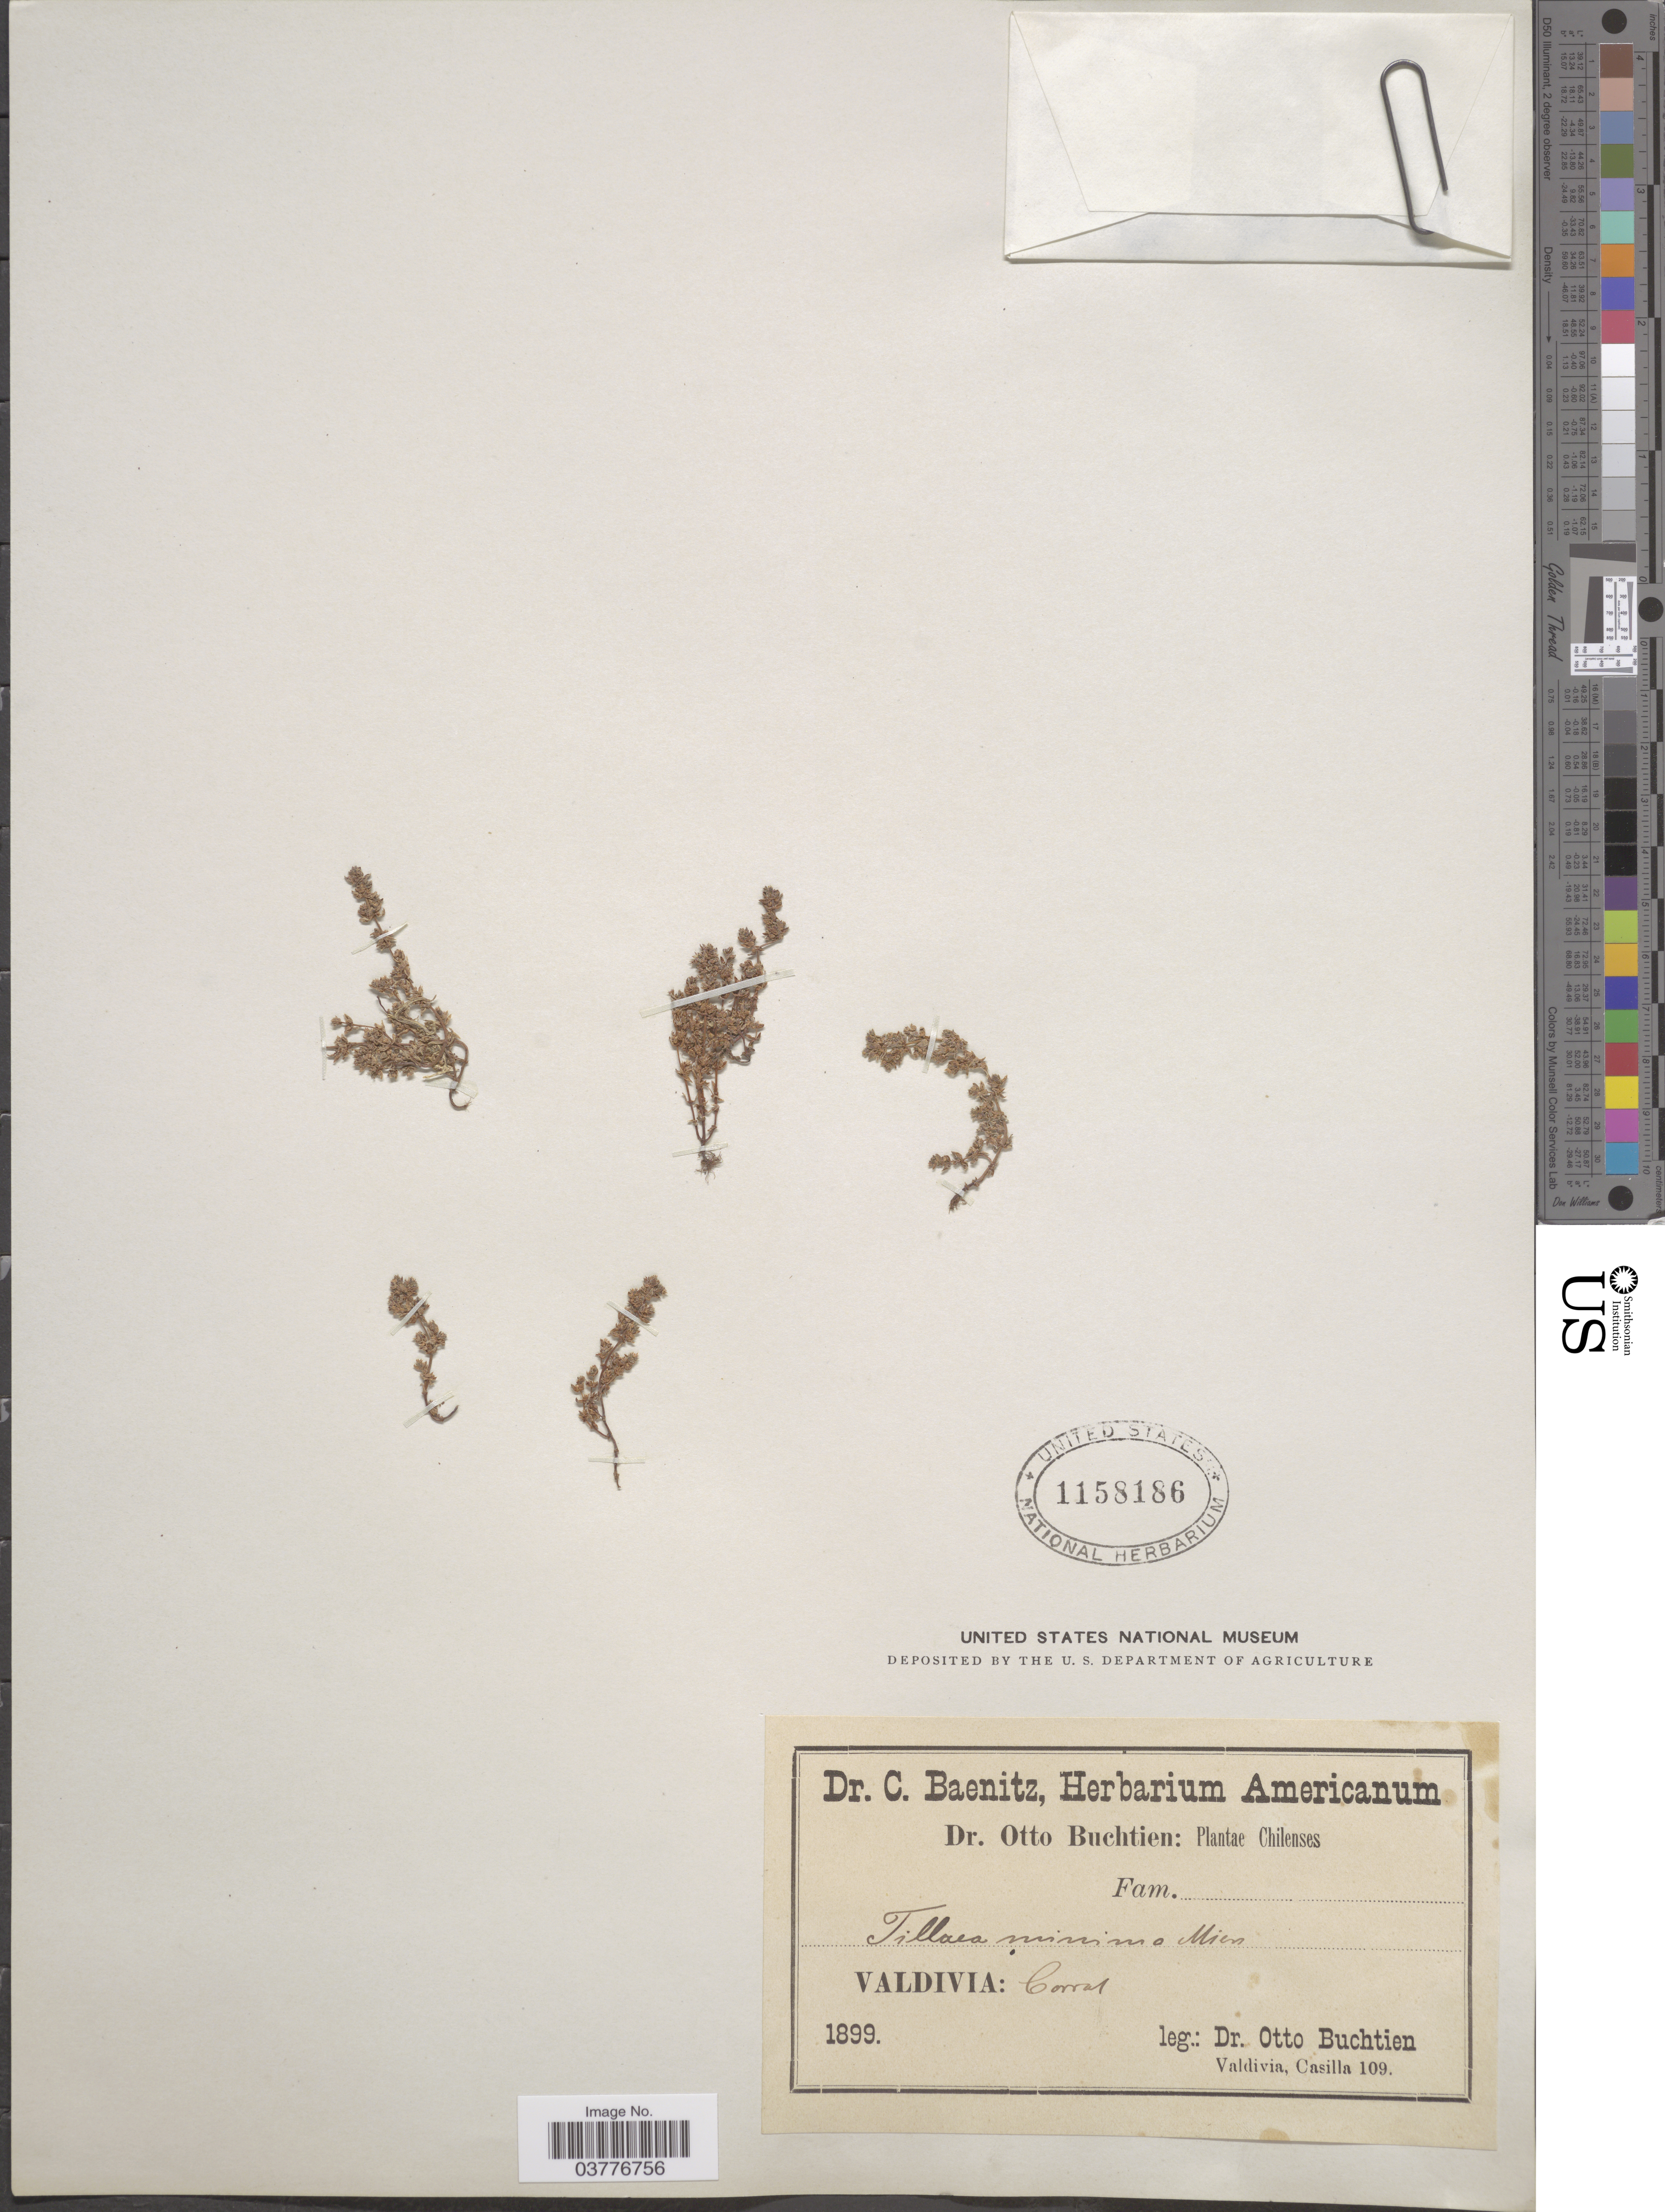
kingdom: Plantae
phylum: Tracheophyta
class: Magnoliopsida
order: Saxifragales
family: Crassulaceae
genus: Crassula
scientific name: Crassula connata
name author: (Ruiz & Pav.) A. Berger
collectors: O. Buchtien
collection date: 1899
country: Chile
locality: Valdivia: Corral.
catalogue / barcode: US 1158186